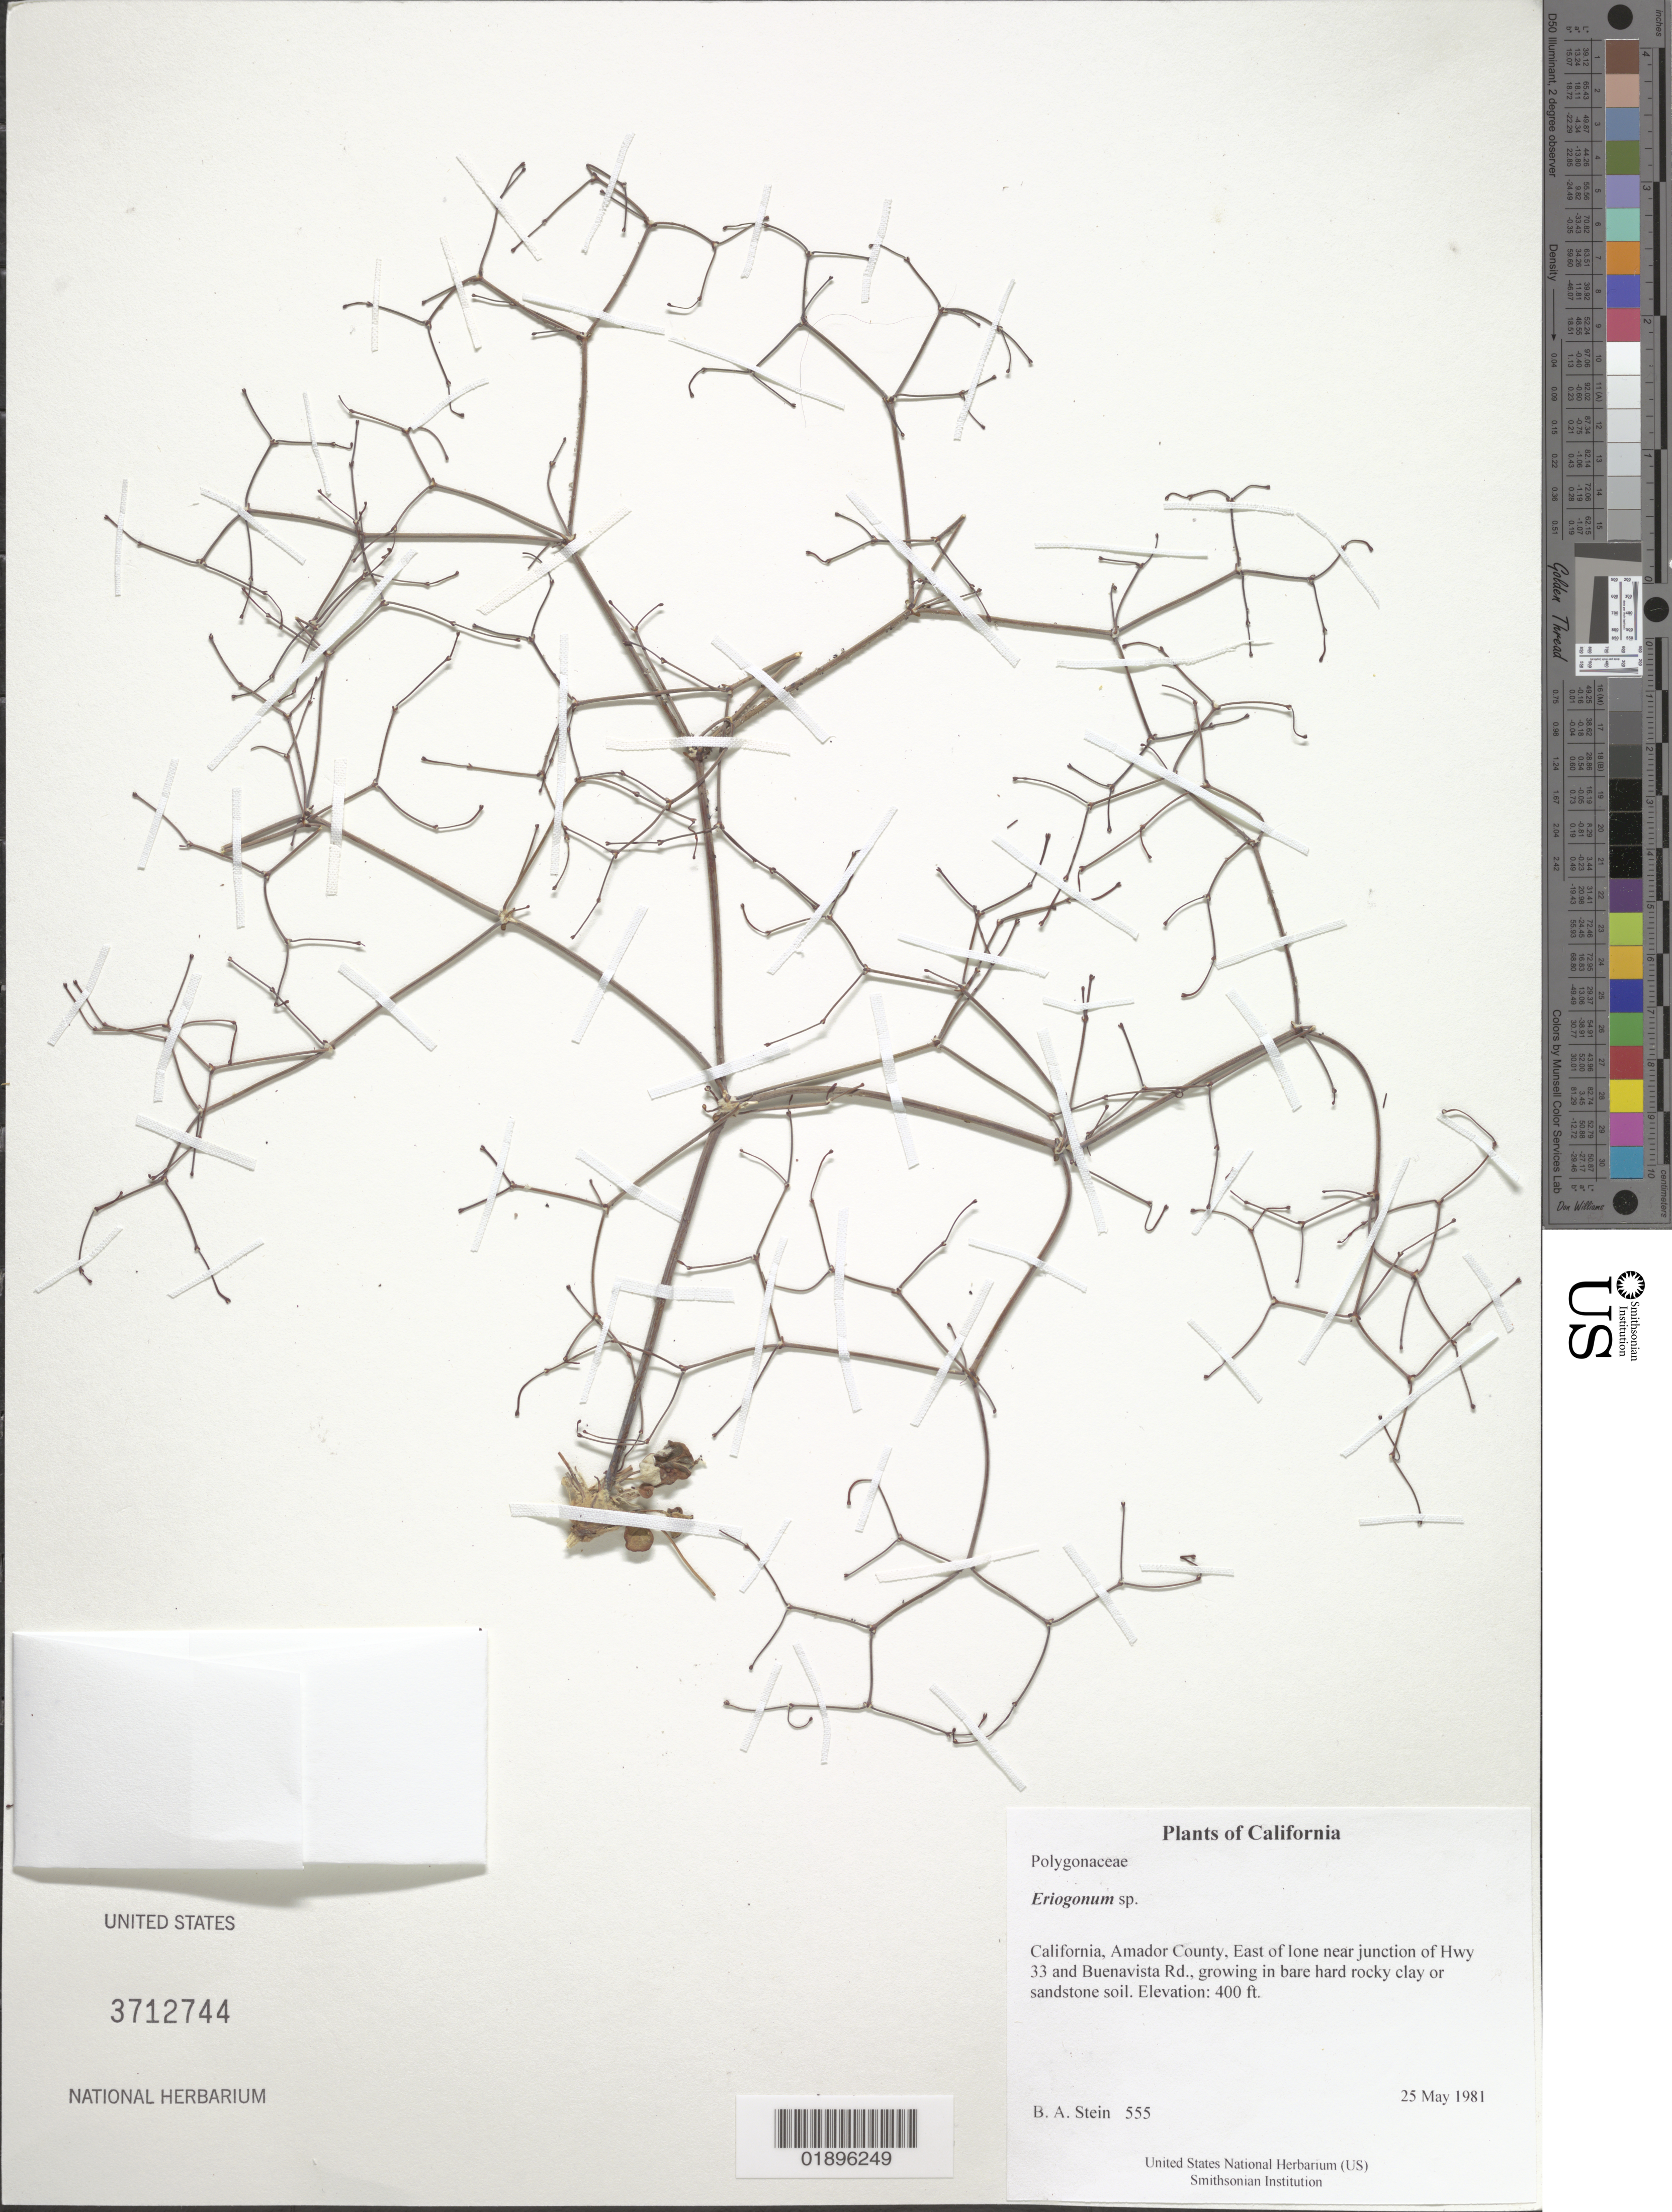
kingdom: Plantae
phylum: Tracheophyta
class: Magnoliopsida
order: Caryophyllales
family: Polygonaceae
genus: Eriogonum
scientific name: Eriogonum sp.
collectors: B. A. Stein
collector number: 555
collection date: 1981-05-25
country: United States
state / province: California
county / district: Amador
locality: East of Ione near junction of Hwy 33 and Buenavista Rd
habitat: Growing in bare hard rocky clay or sandstone soil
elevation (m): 122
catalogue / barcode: US 3712744